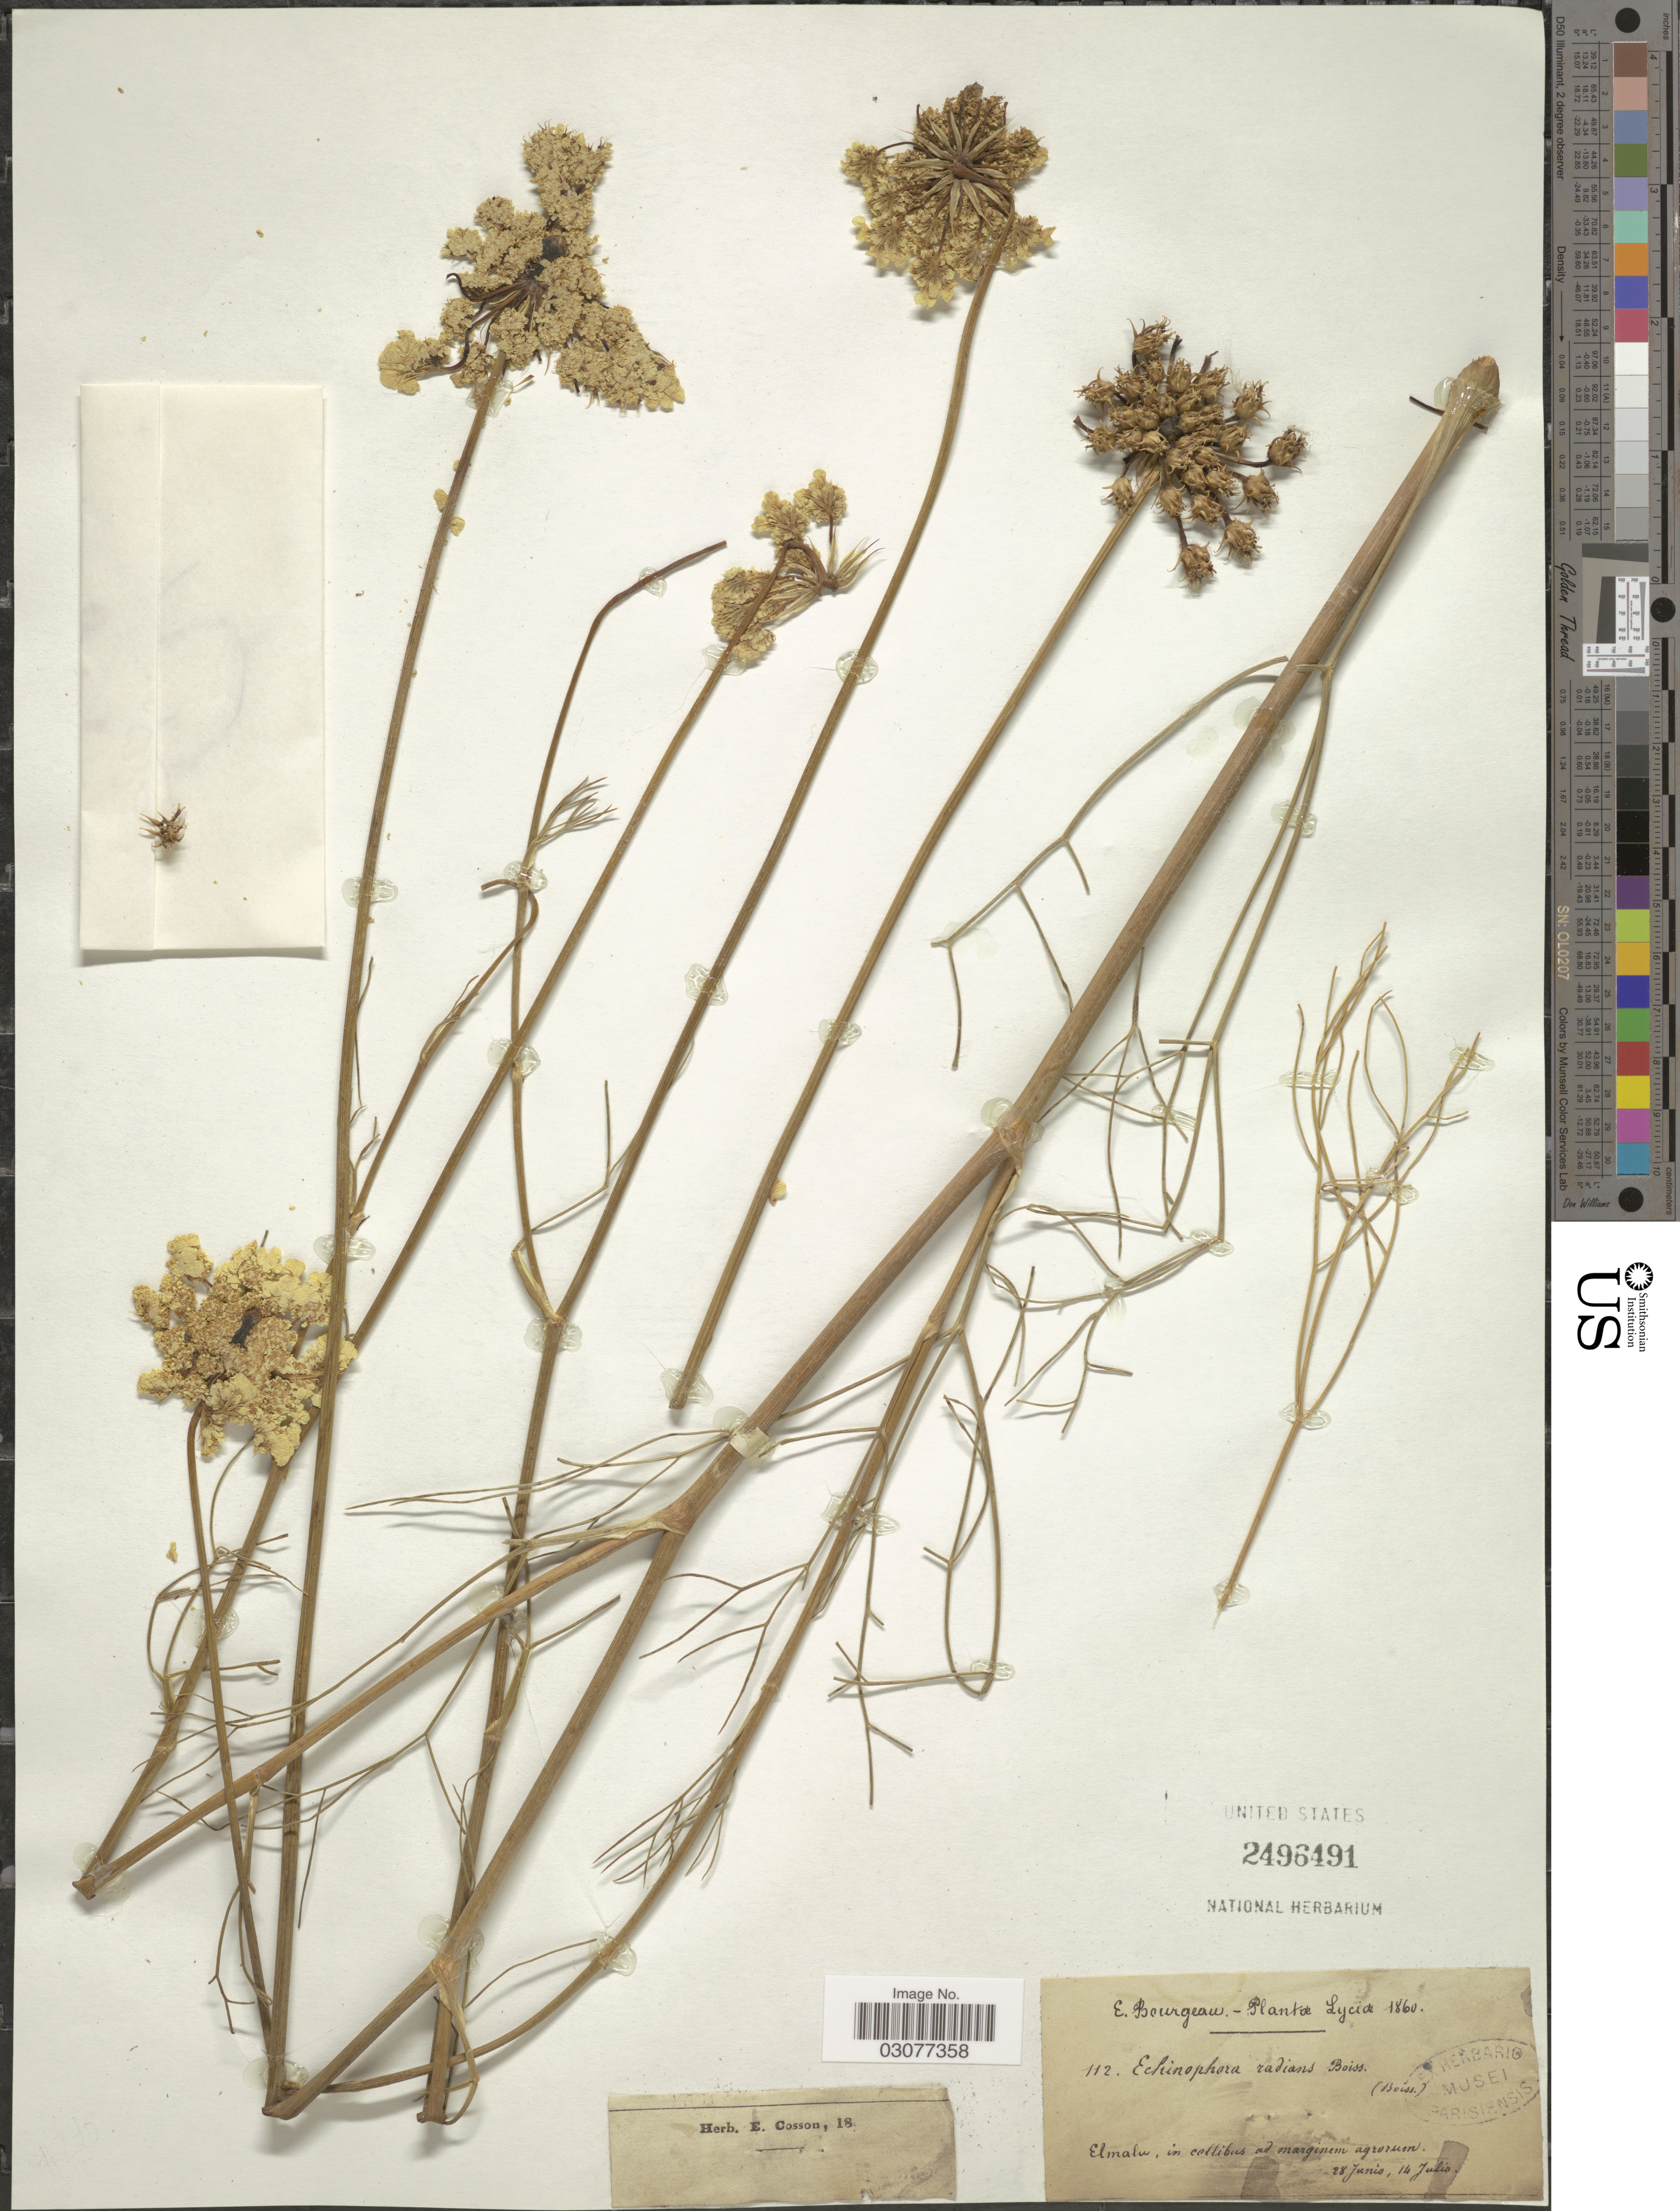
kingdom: Plantae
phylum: Tracheophyta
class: Magnoliopsida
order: Apiales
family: Apiaceae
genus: Echinophora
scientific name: Echinophora trichophylla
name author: Sm.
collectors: E. Bourgeau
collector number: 112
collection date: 1860-06-28/1860-07-14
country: Turkey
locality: Lyciæ, Elmalu, in collibus ad marginem agrorum.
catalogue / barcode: US 2496491